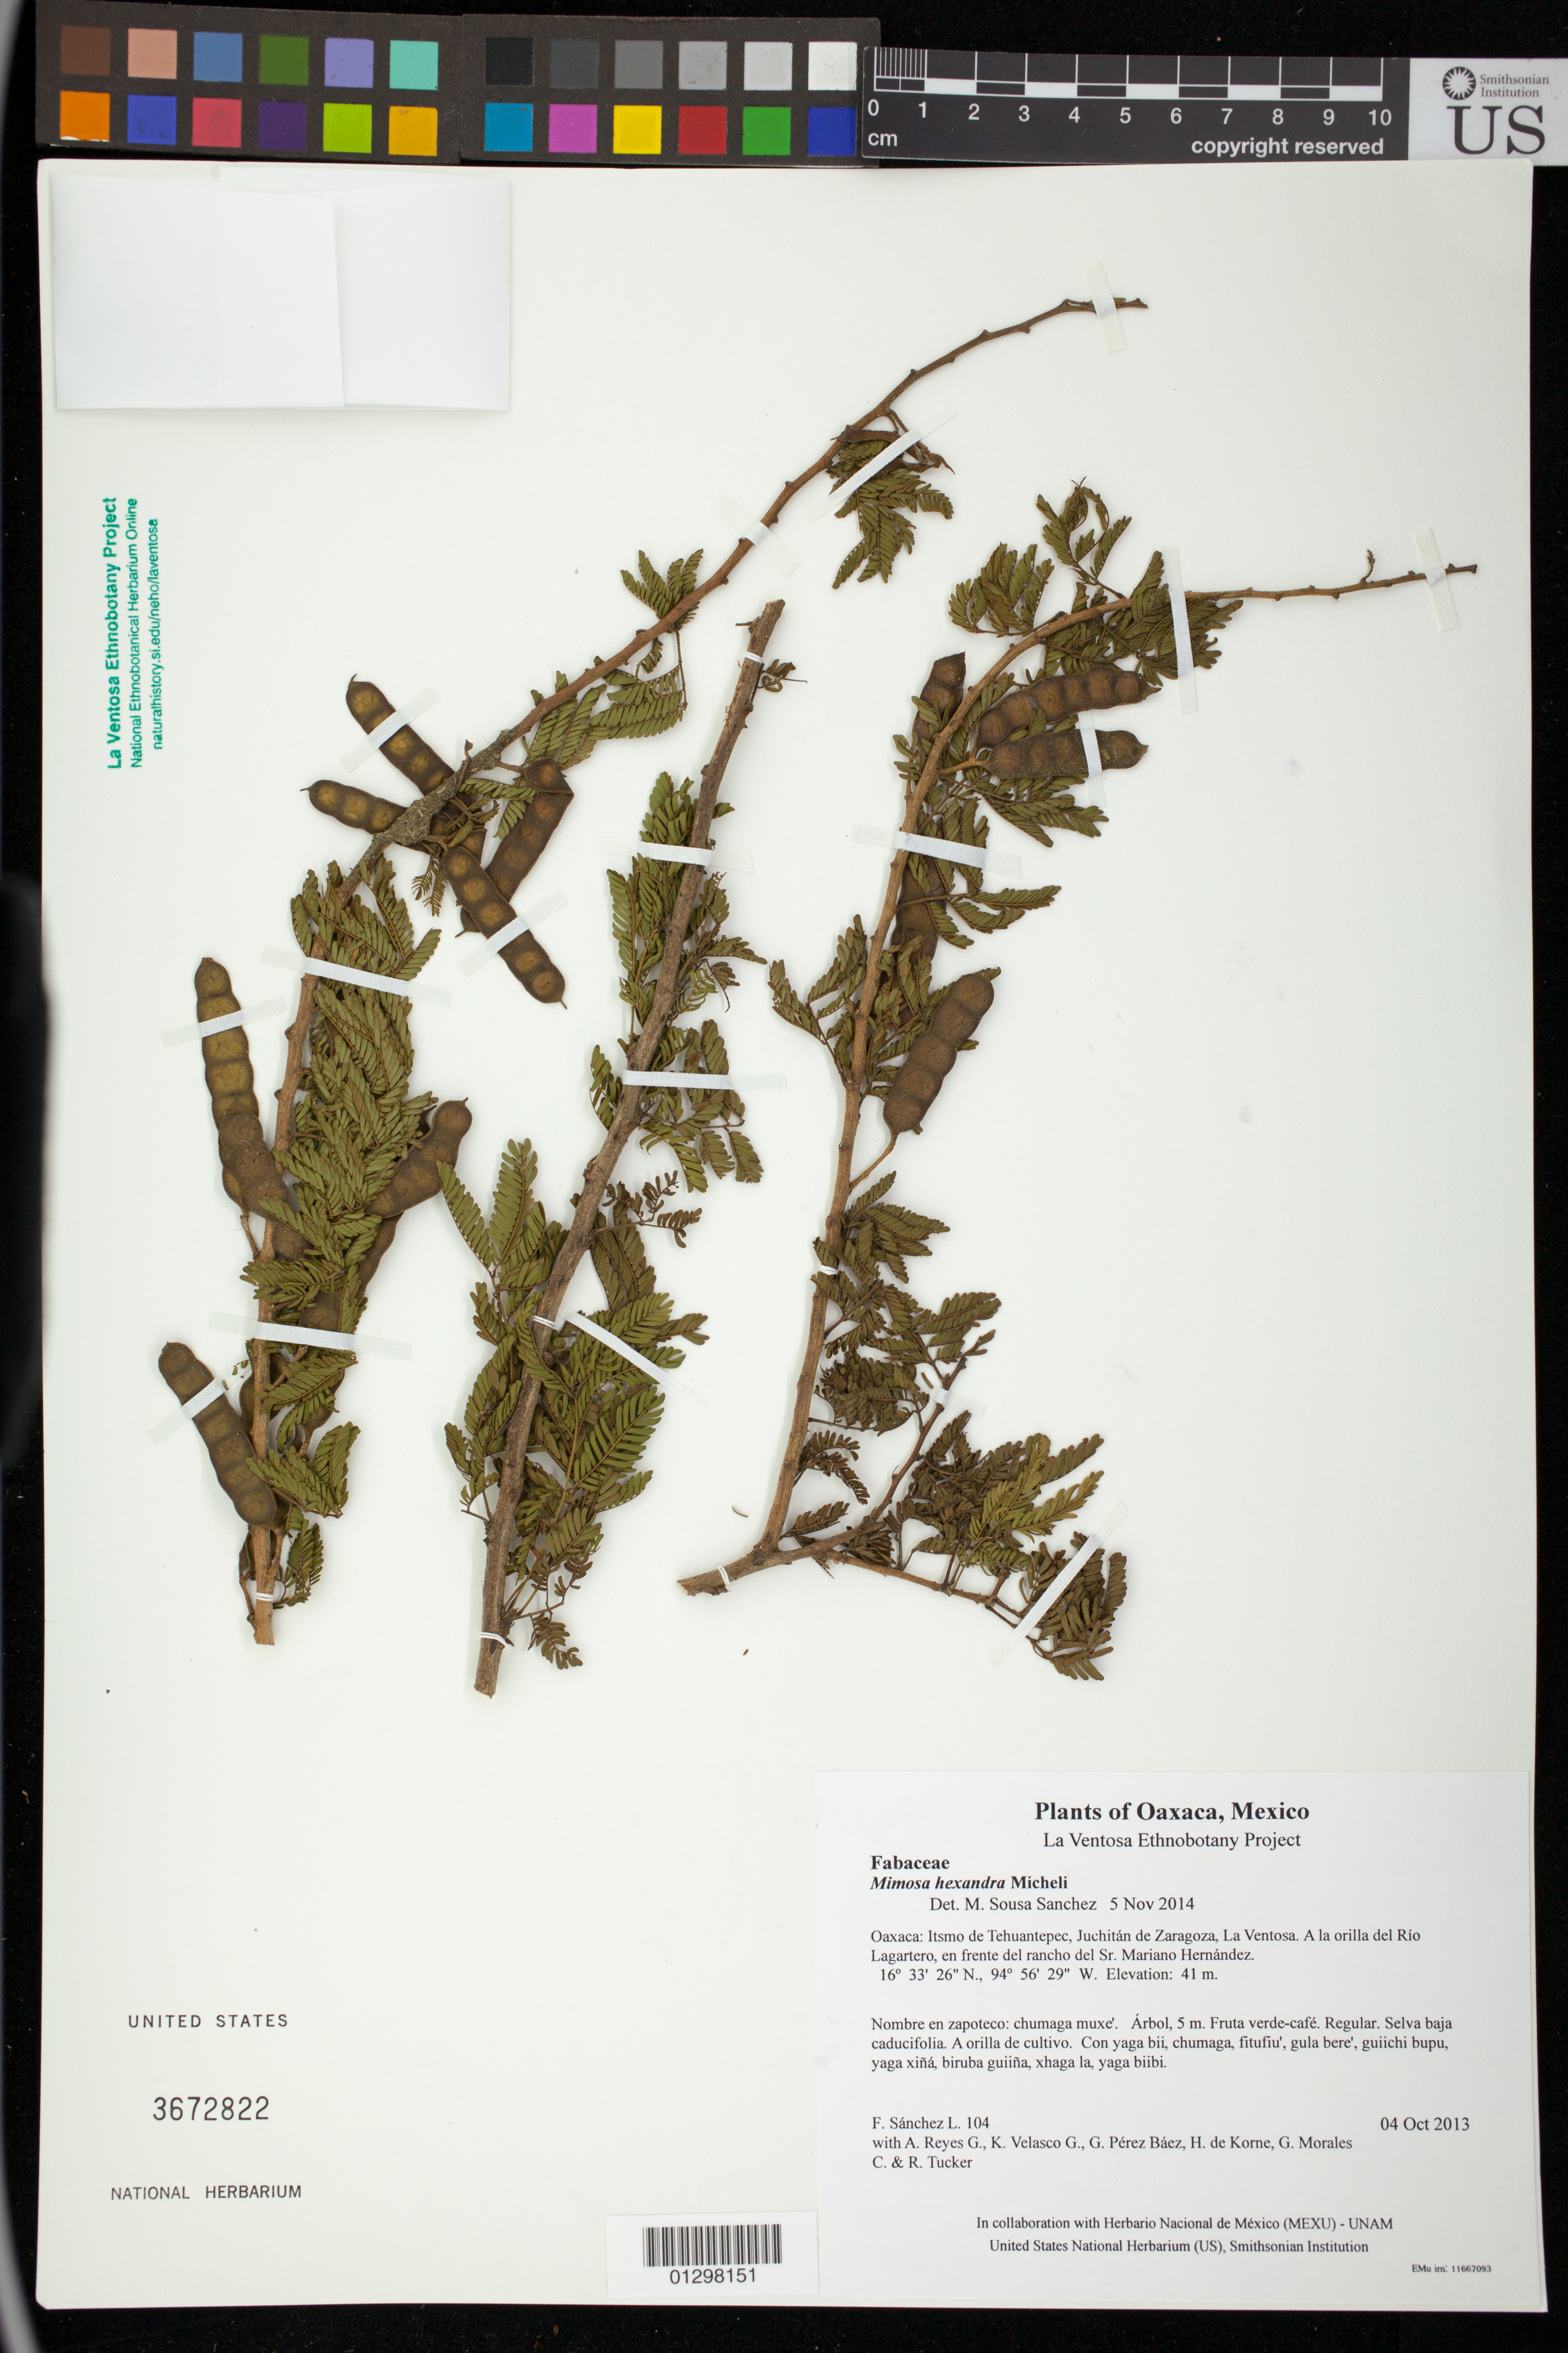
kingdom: Plantae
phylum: Tracheophyta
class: Magnoliopsida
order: Fabales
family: Fabaceae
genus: Mimosa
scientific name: Mimosa hexandra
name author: Micheli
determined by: Sousa S., Mario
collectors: F. Sánchez L., A. Reyes G., K. Velasco G., G. Pérez Báez, H. de Korne, G. Morales C. & R. Tucker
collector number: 104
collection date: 2013-10-04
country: Mexico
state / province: Oaxaca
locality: Itsmo de Tehuantepec, Juchitán de Zaragoza, La Ventosa. A la orilla del Río Lagartero, en frente del rancho del Sr. Mariano Hernández.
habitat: Selva baja caducifolia. A orilla de cultivo.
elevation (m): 41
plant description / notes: JEBOT, MEXU, SERO, US; Yaga. 5 m. Cuaananaxhi naga'-namuu. Nuu.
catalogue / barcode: US 3672822